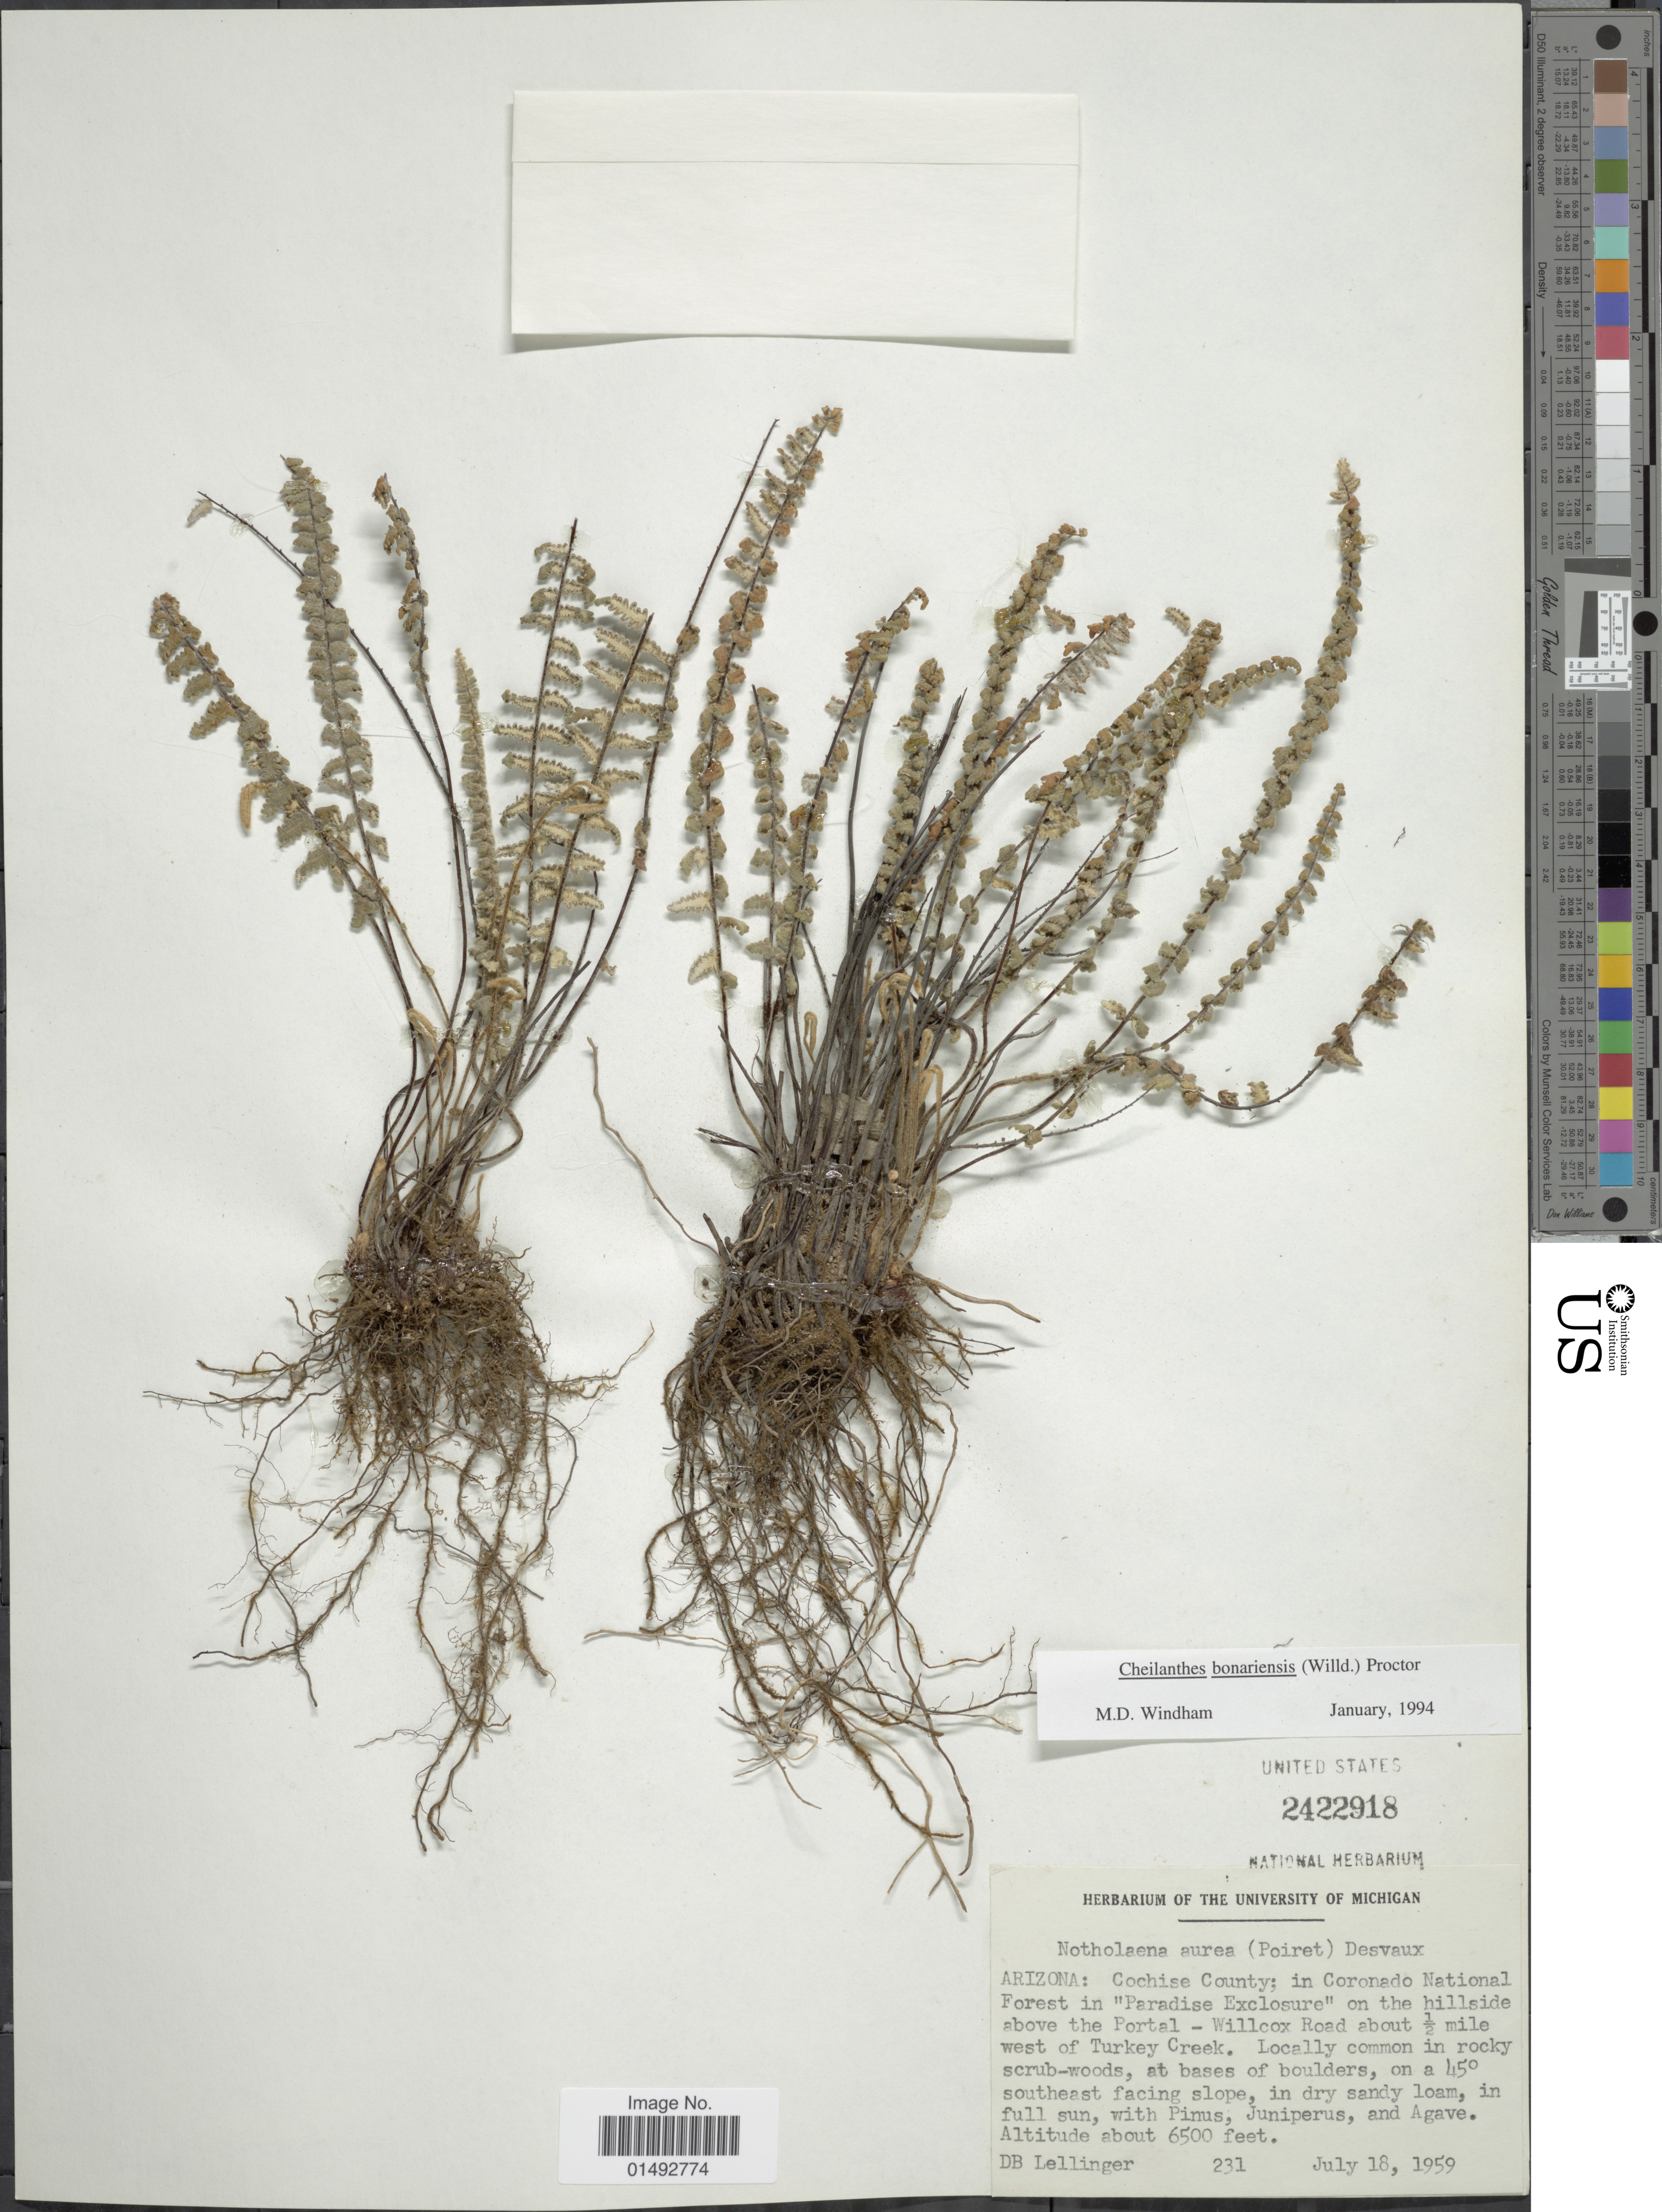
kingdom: Plantae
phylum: Tracheophyta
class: Polypodiopsida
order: Polypodiales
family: Pteridaceae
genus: Myriopteris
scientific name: Myriopteris aurea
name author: (Poir.) Grusz & Windham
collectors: D. B. Lellinger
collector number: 231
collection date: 1959-07-18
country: United States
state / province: Arizona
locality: Cochise County; in Coronado National Forest in 'Paradise Exclosure' on the hillside above the Portal - Willcox Road about ½ mile west of Turkey Creek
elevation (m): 1981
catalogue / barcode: US 2422918